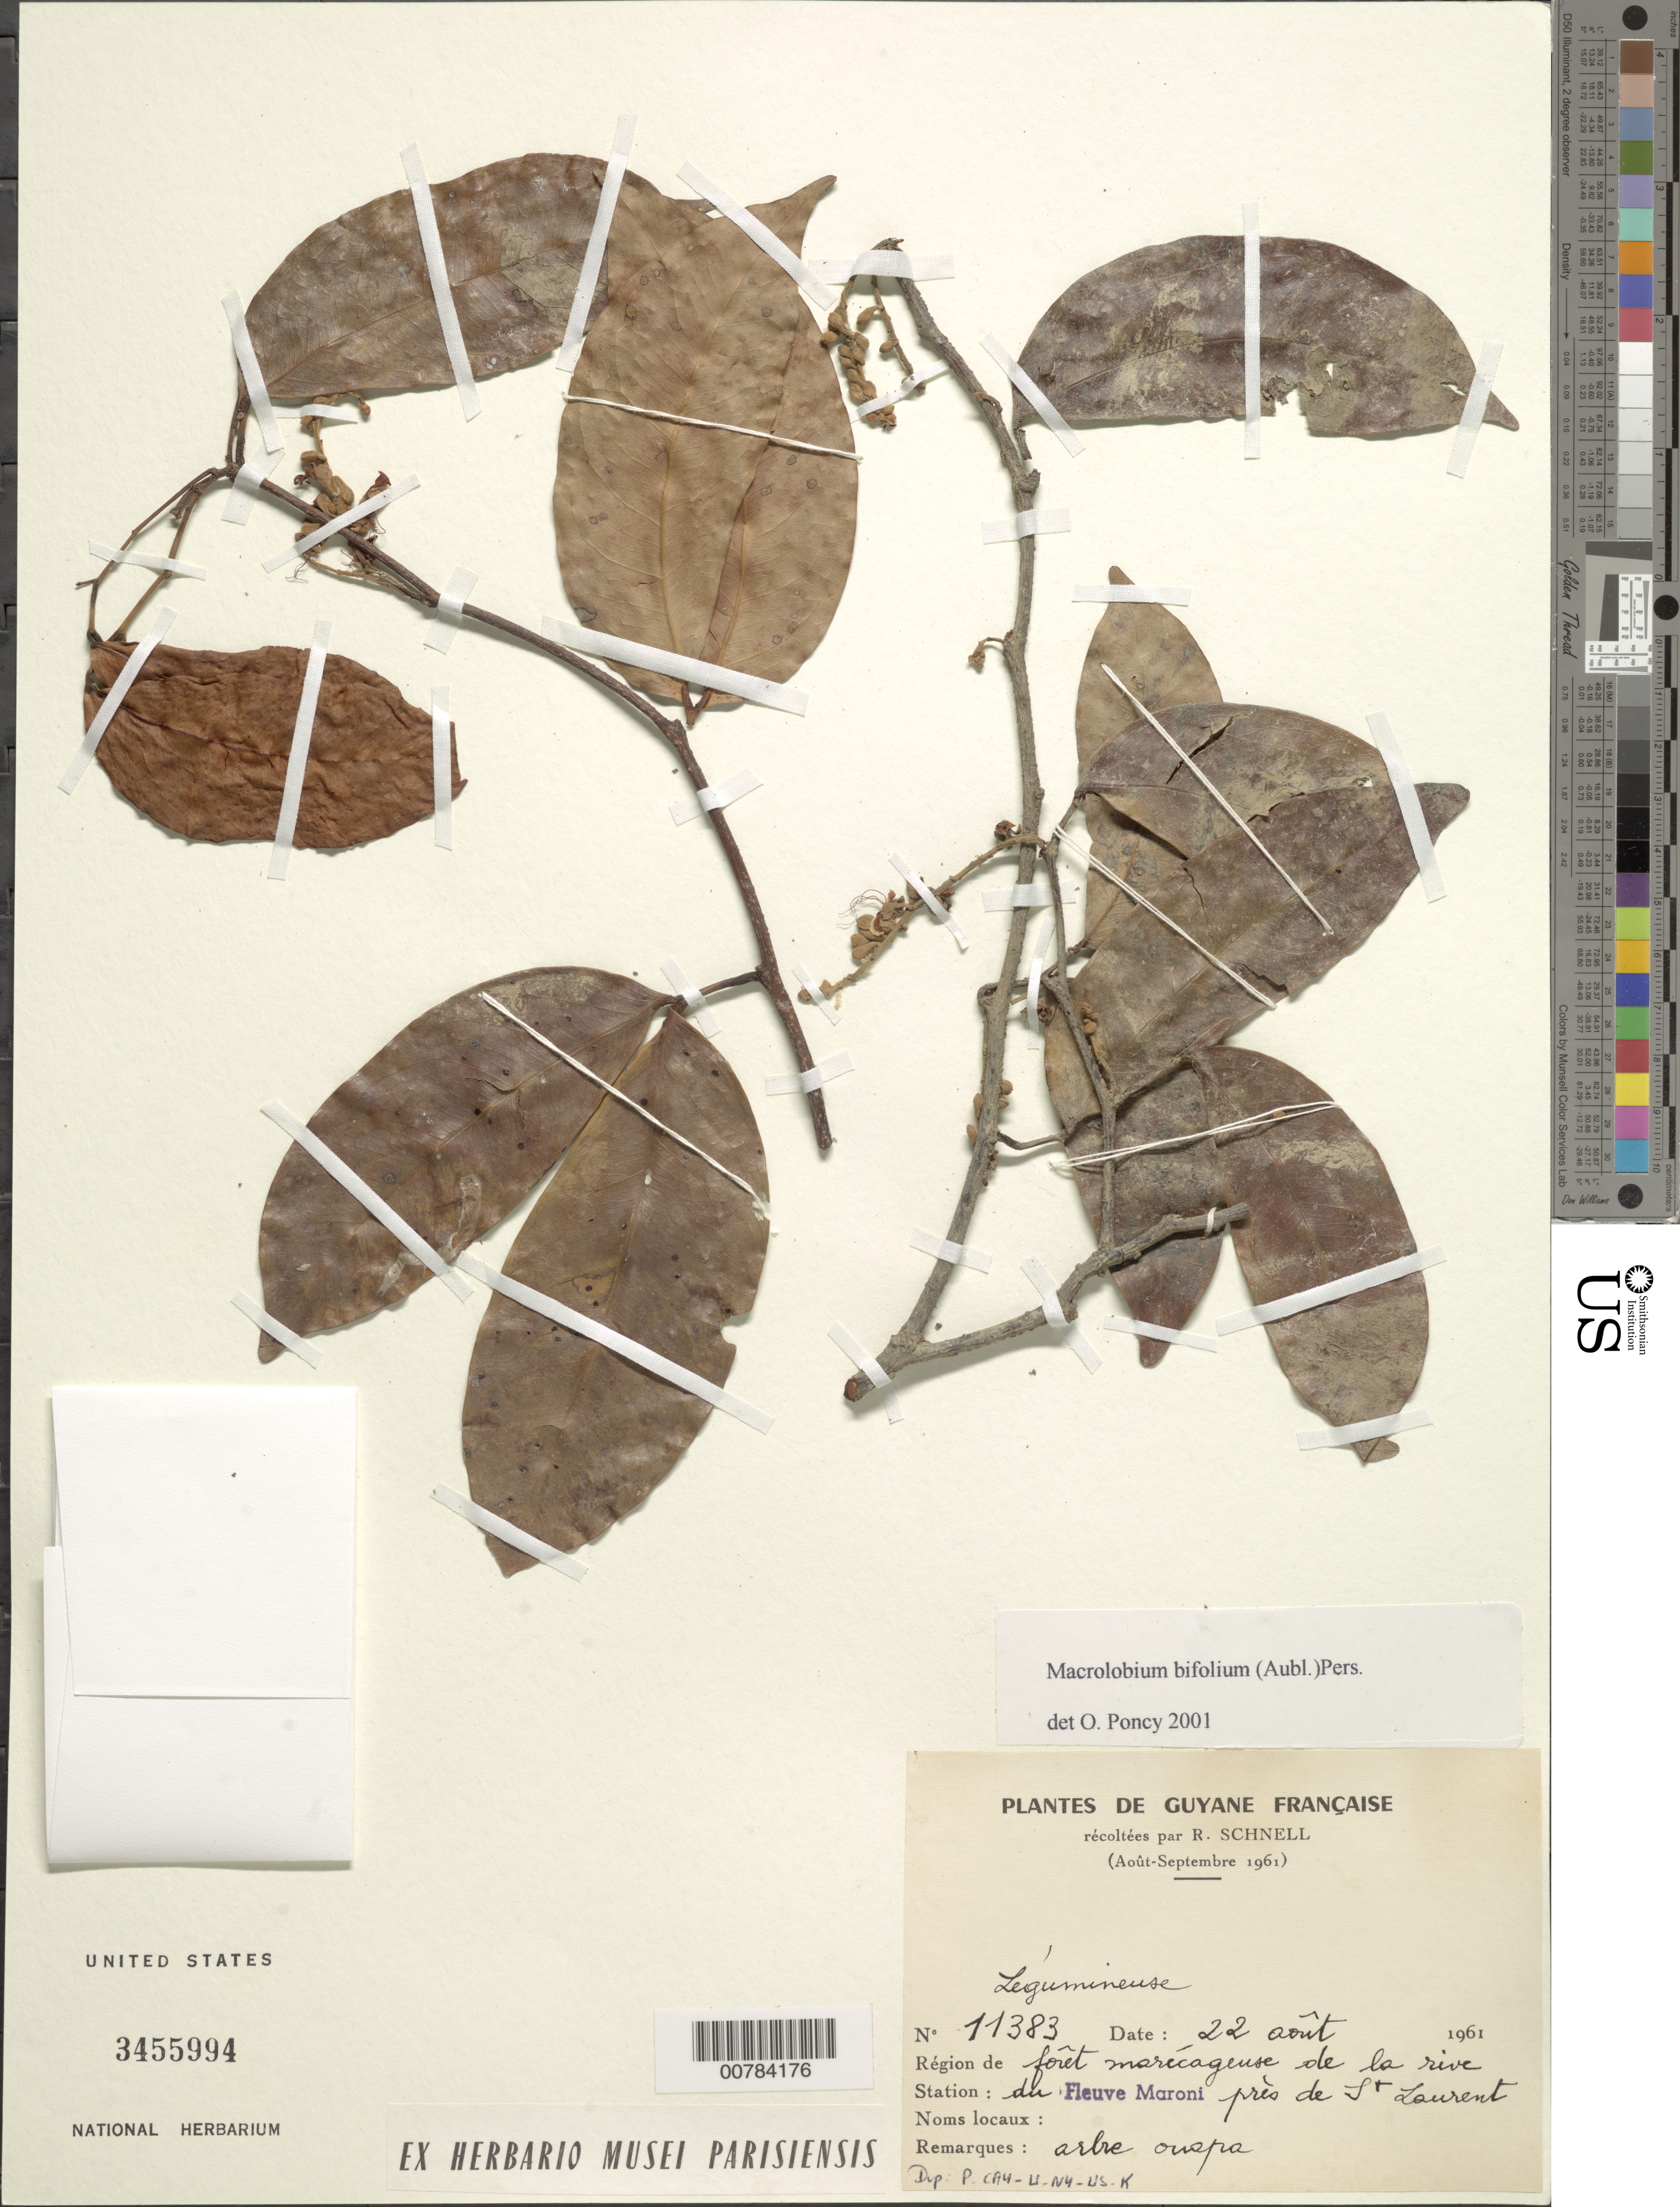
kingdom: Plantae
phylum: Tracheophyta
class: Magnoliopsida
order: Fabales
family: Fabaceae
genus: Macrolobium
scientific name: Macrolobium bifolium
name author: (Aubl.) Pers.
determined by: Poncy, O.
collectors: R. A. Schnell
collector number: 11383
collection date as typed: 22-Aug-61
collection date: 1961-08-22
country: French Guiana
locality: Maroni R., près de St. Laurent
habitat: Forêt marécageuse de la rive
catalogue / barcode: US 3455994